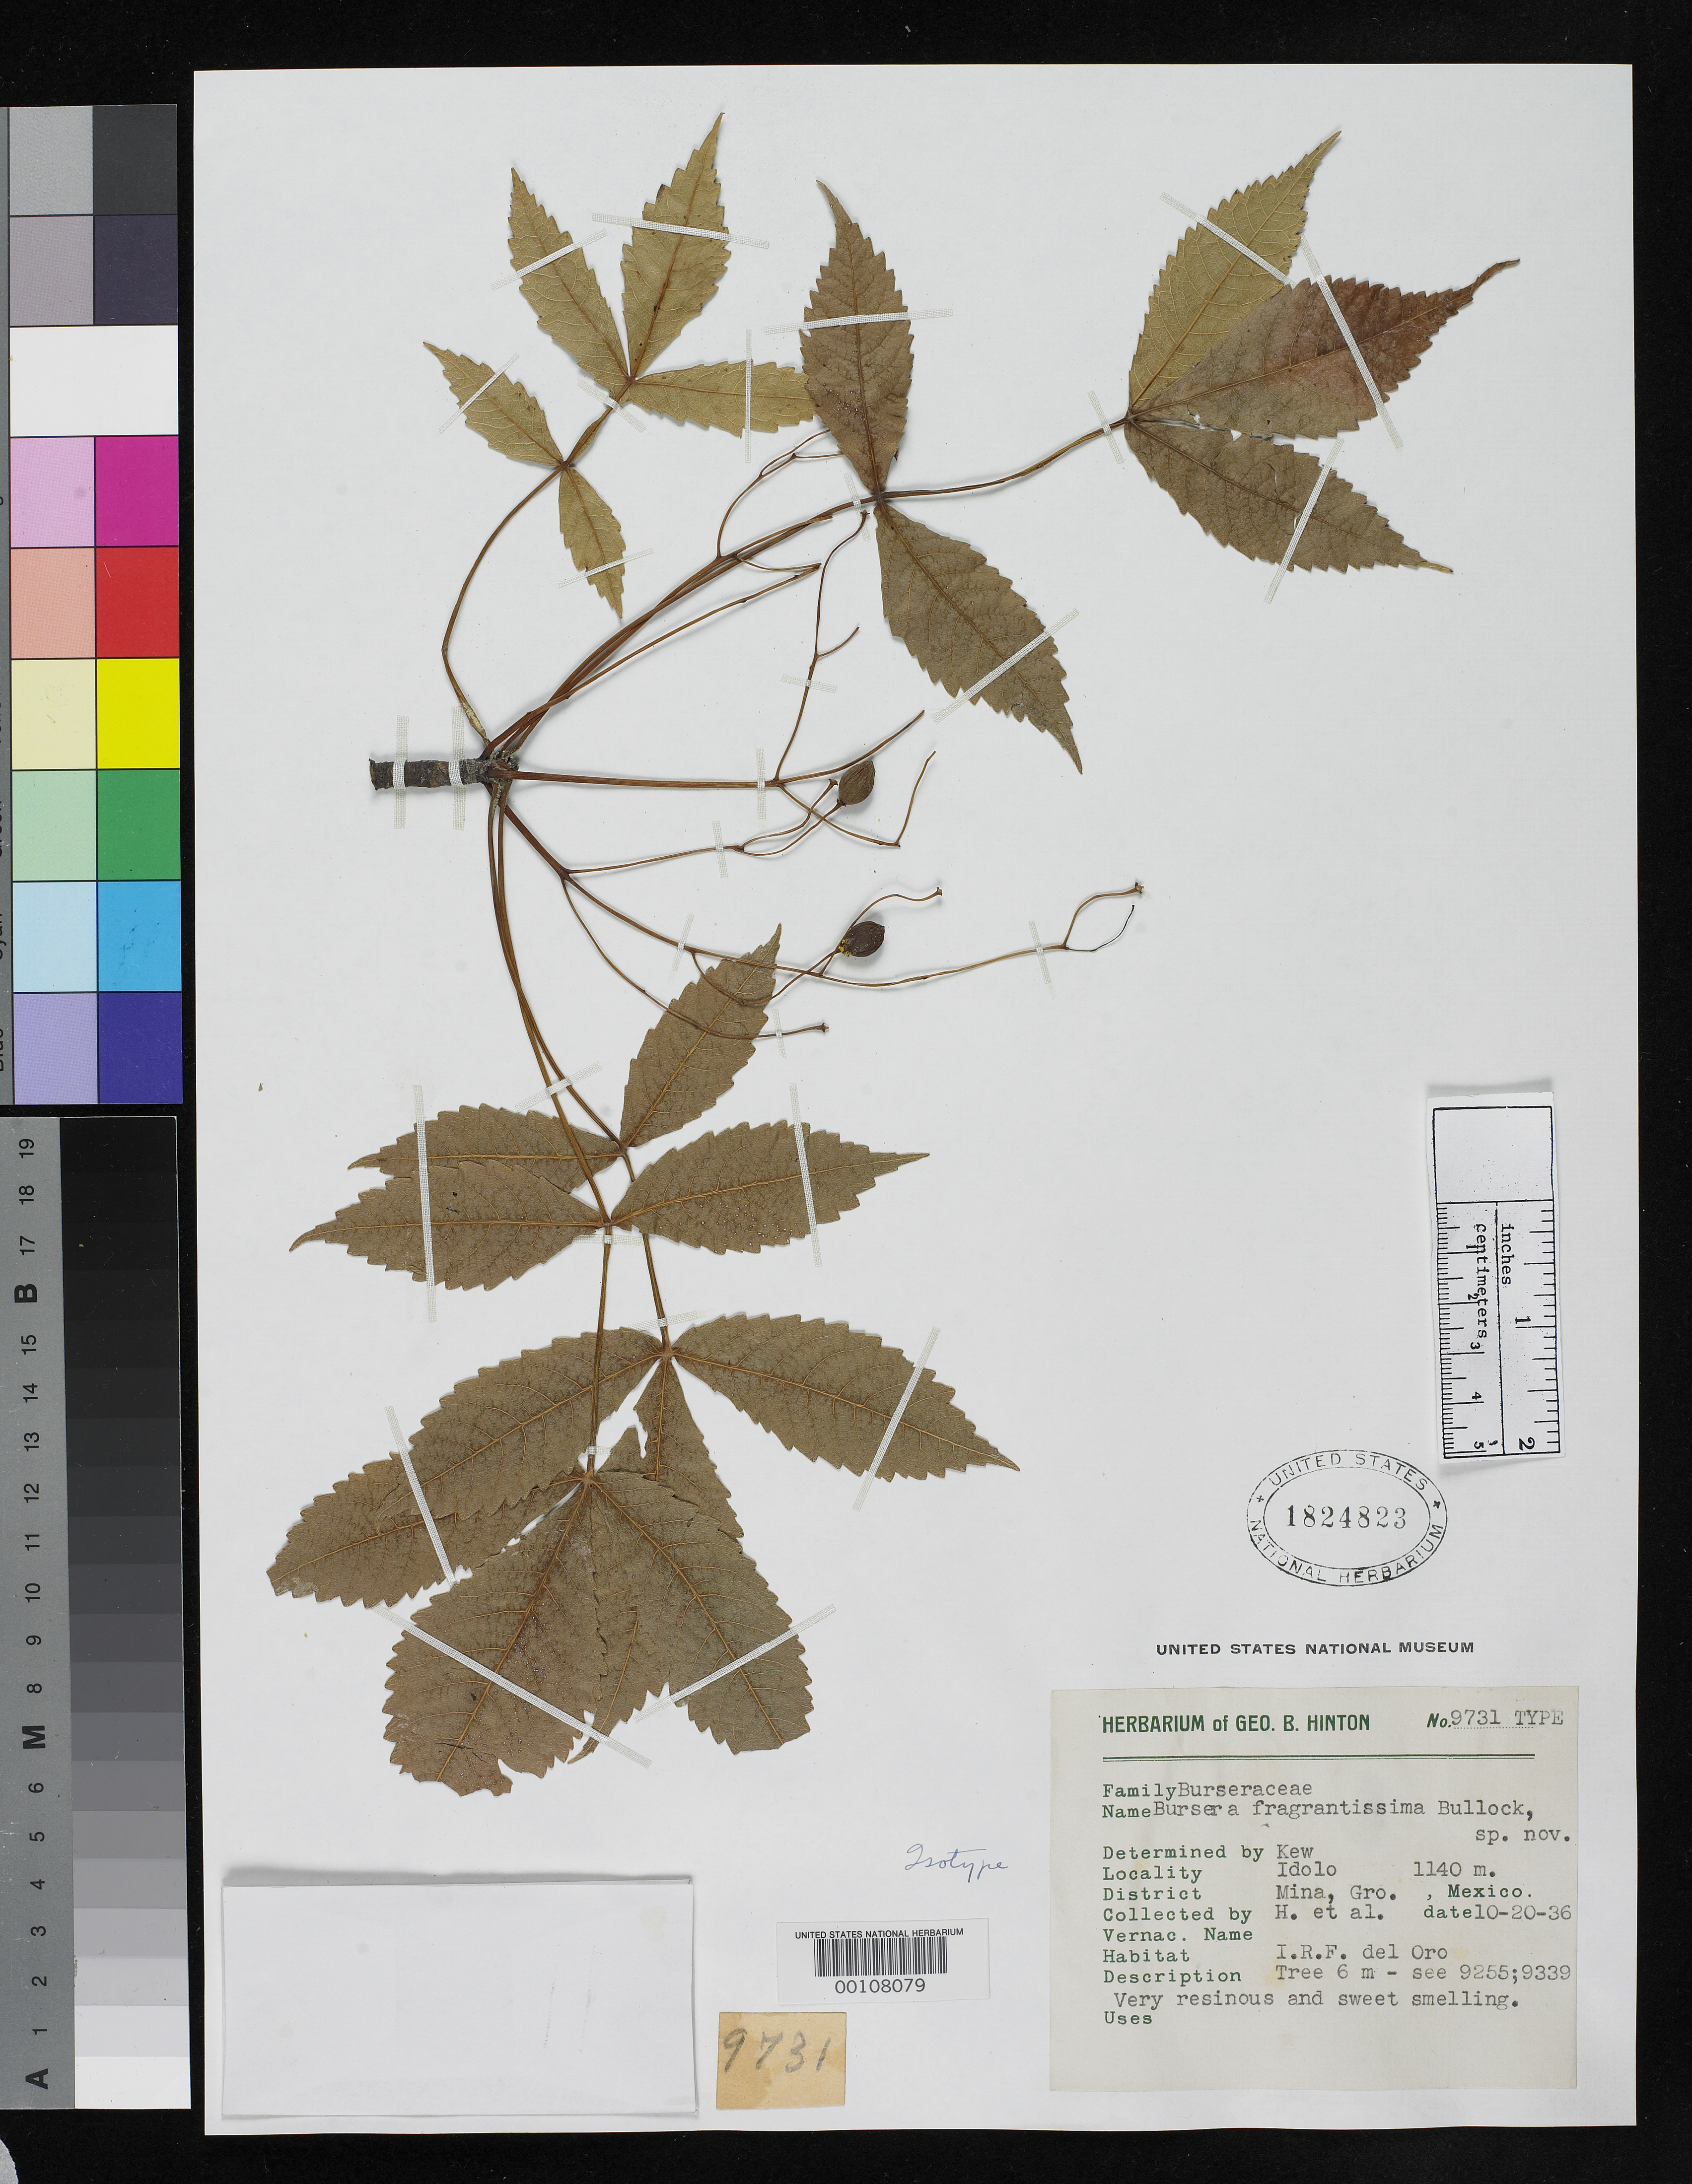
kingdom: Plantae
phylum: Tracheophyta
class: Magnoliopsida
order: Sapindales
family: Burseraceae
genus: Bursera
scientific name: Bursera fragrantissima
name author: Bullock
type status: Isotype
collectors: G. B. Hinton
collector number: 9731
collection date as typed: Oct 1936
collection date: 1936-10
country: Mexico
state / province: Guerrero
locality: Indolo.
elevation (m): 1140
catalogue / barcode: US 1824823